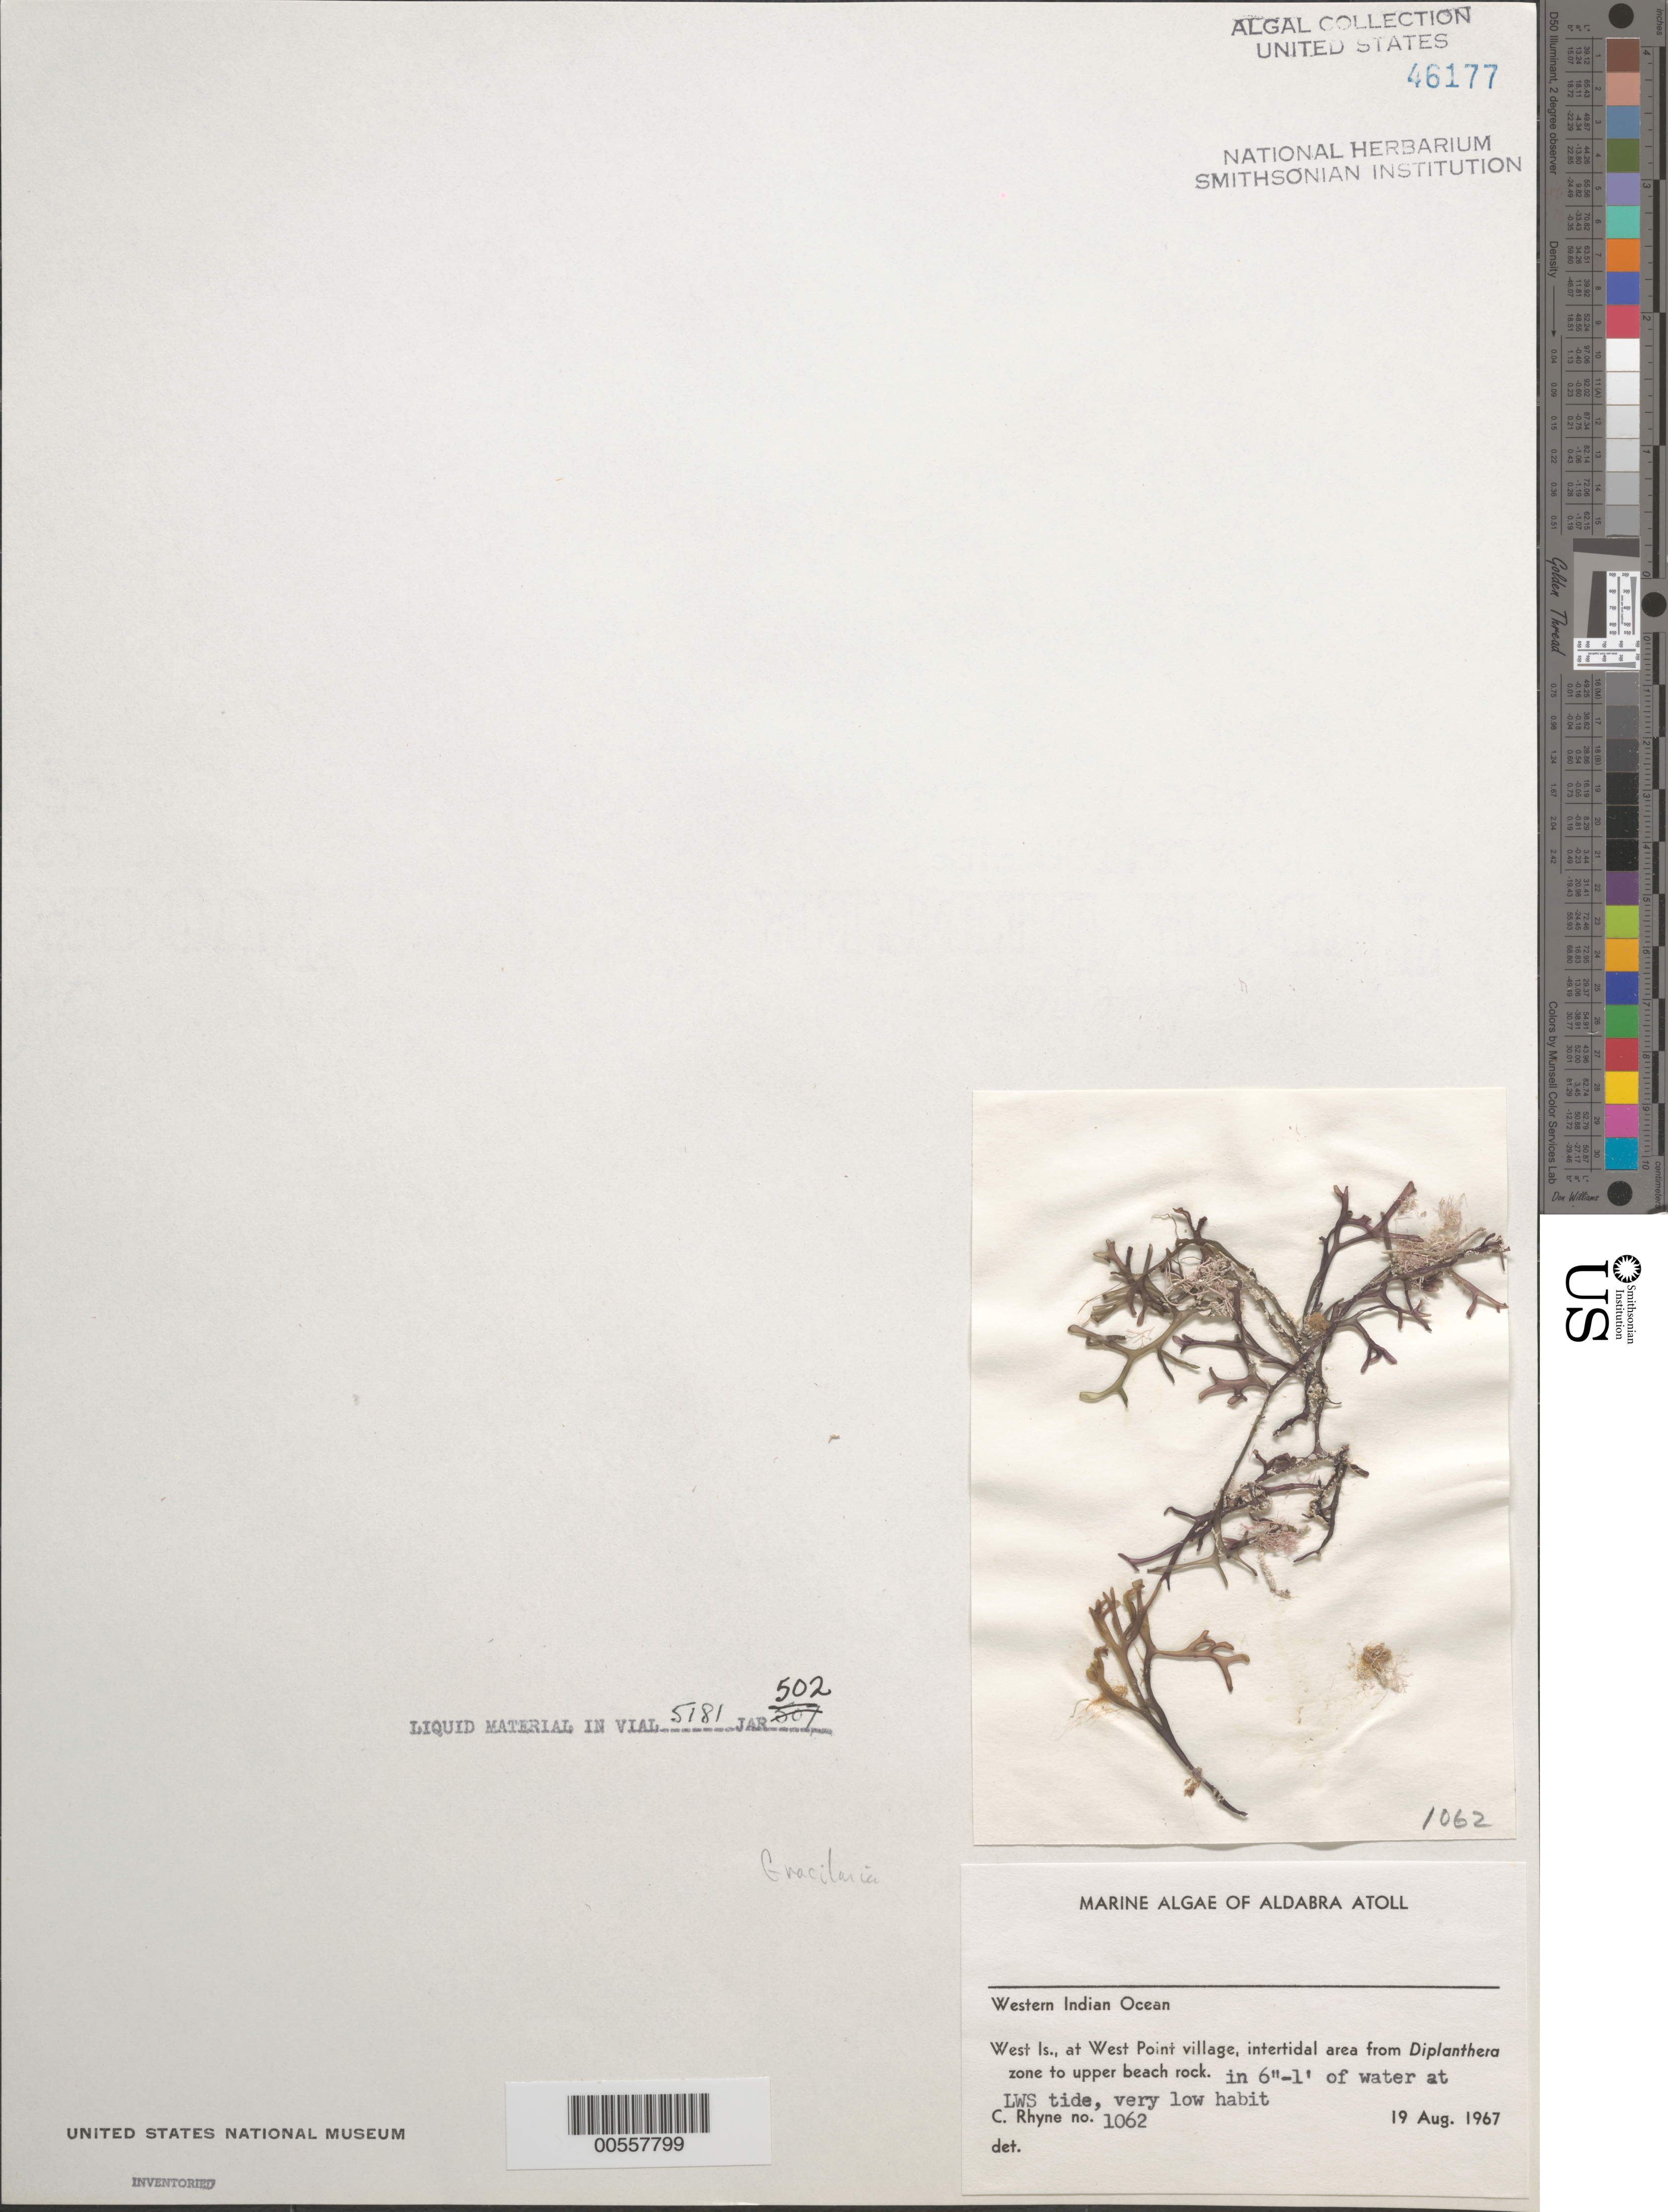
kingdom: Plantae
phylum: Rhodophyta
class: Florideophyceae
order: Gracilariales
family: Gracilariaceae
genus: Gracilaria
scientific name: Gracilaria sp.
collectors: C. Rhyne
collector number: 1062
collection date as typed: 19 Aug 1967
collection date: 1967-08-19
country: Seychelles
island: Aldabra Atoll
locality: West Islet, West Point Village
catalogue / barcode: US 46177